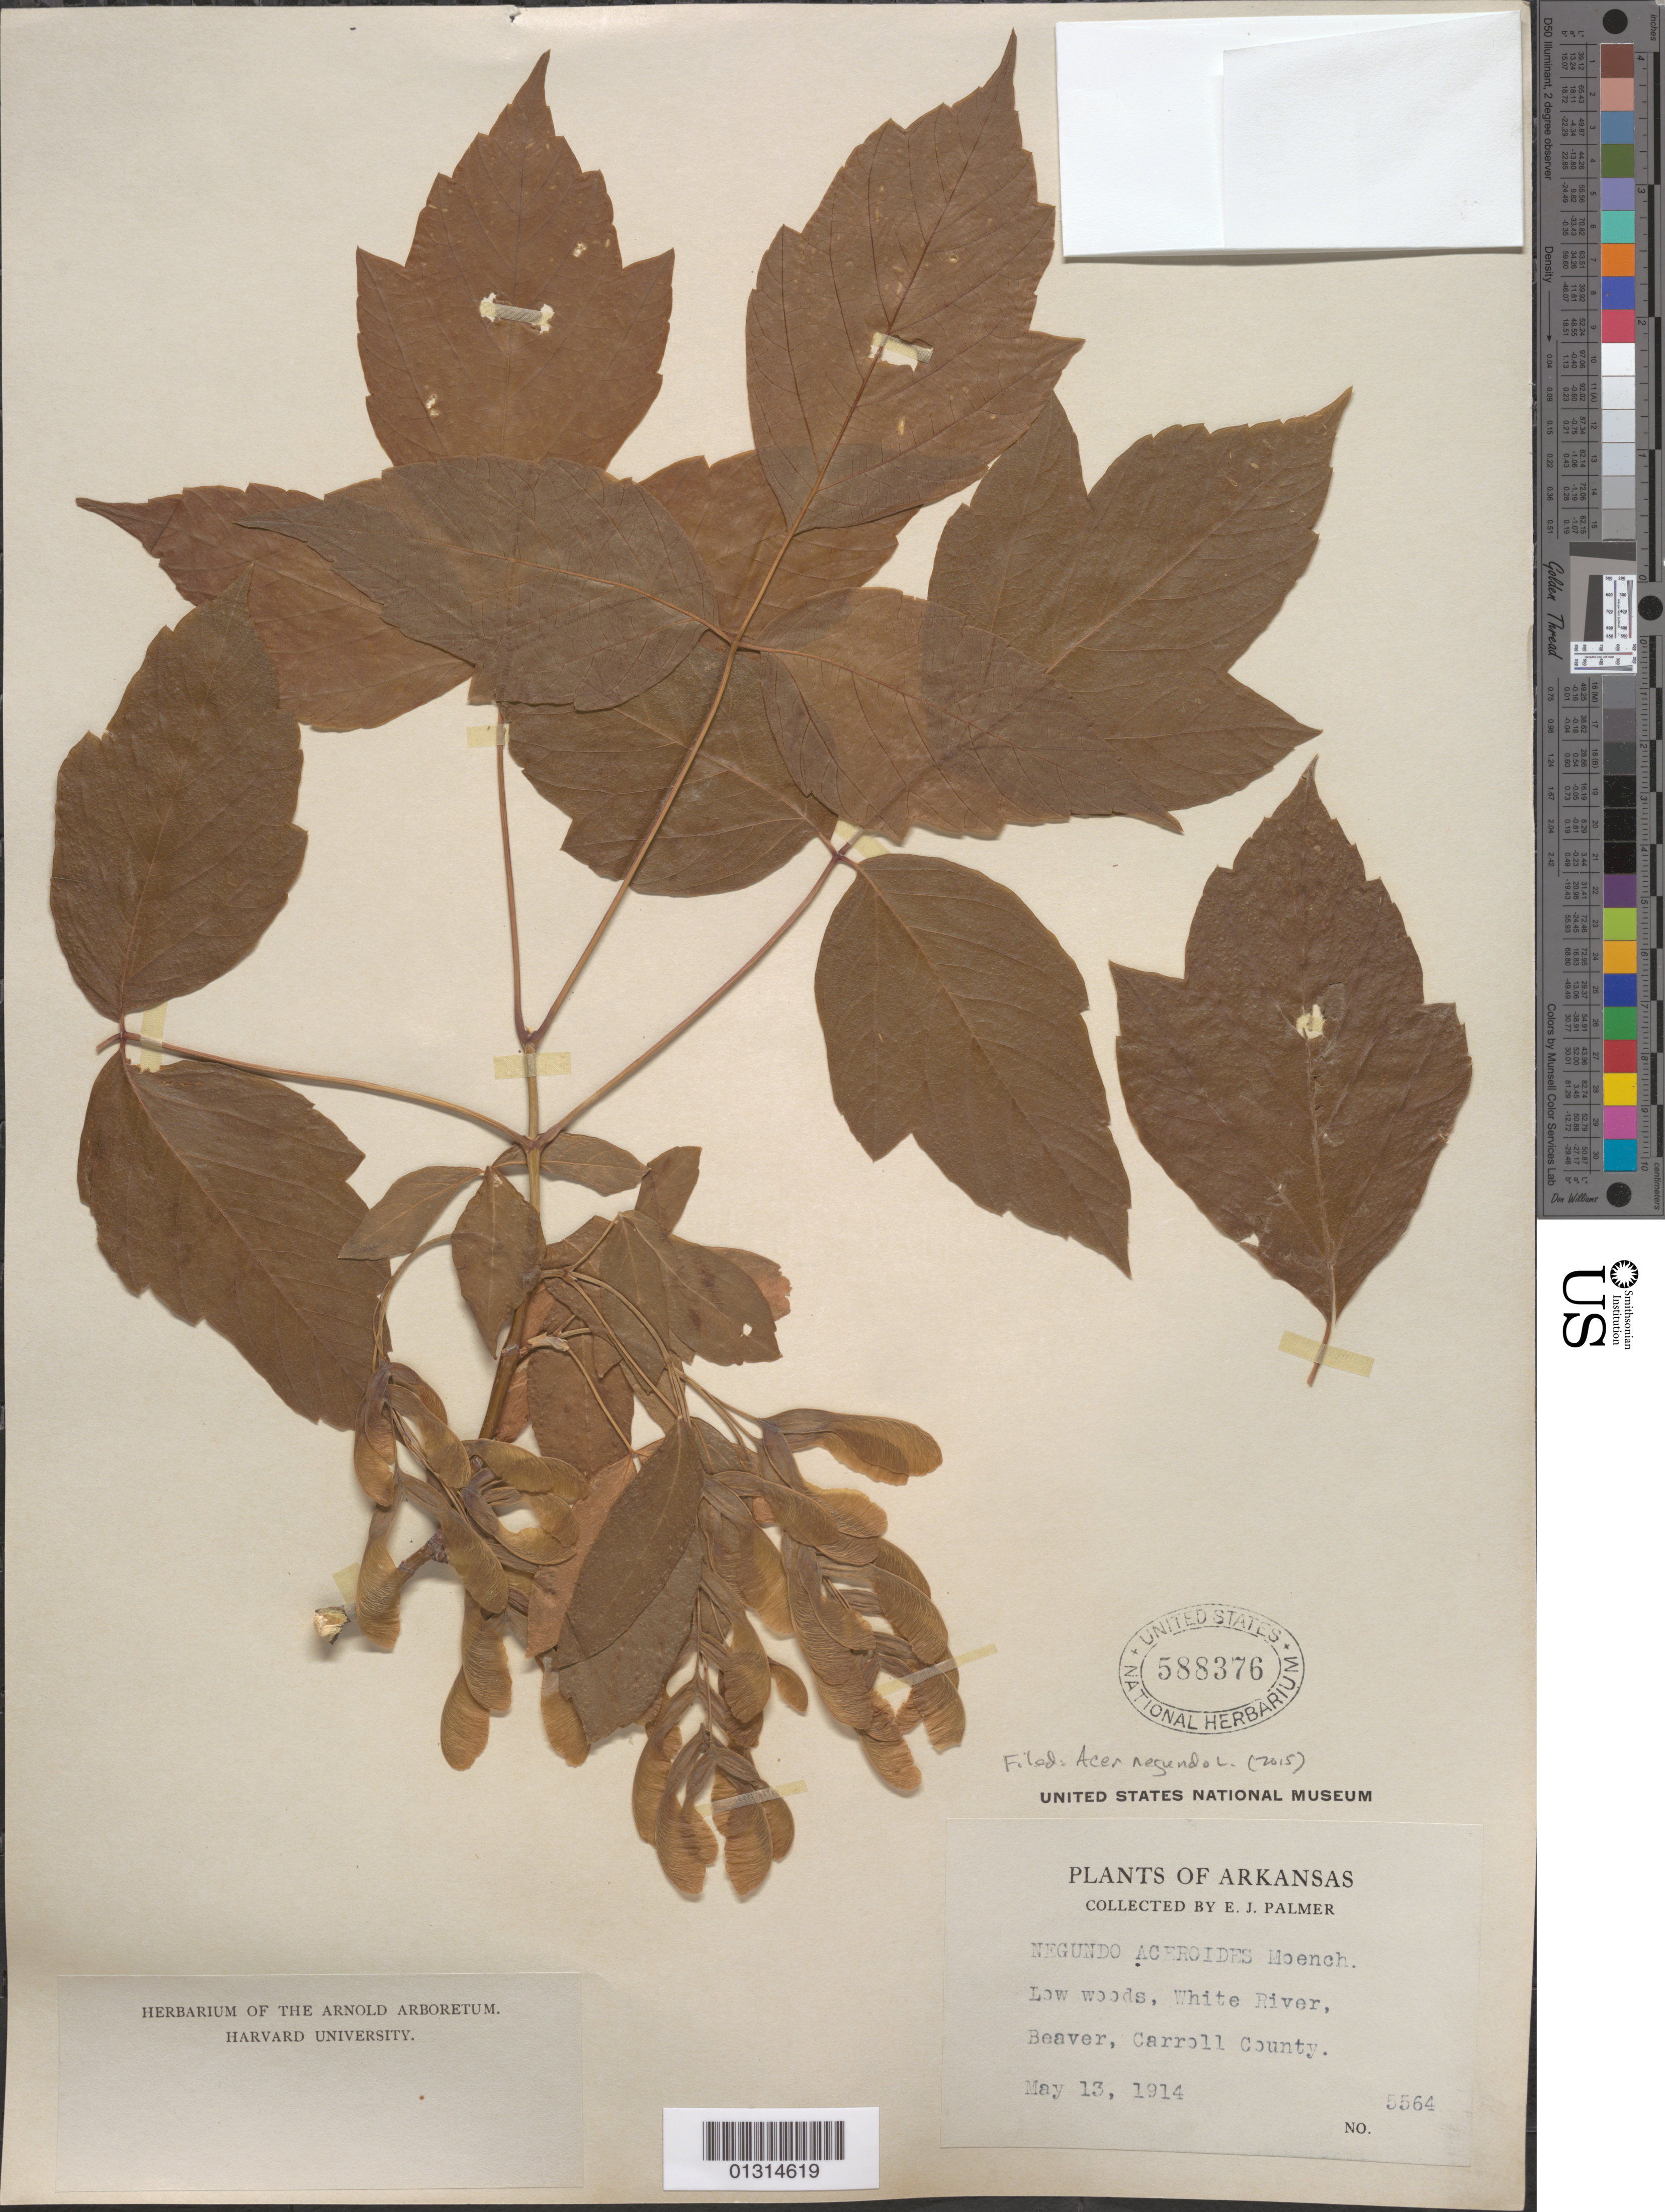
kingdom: Plantae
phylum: Tracheophyta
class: Magnoliopsida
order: Sapindales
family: Sapindaceae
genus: Acer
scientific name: Acer negundo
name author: L.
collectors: E. J. Palmer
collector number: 5564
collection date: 1914-05-13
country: United States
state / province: Arkansas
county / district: Carroll County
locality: Carroll County, Beaver, White River.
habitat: Low woods.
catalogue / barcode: US 588376